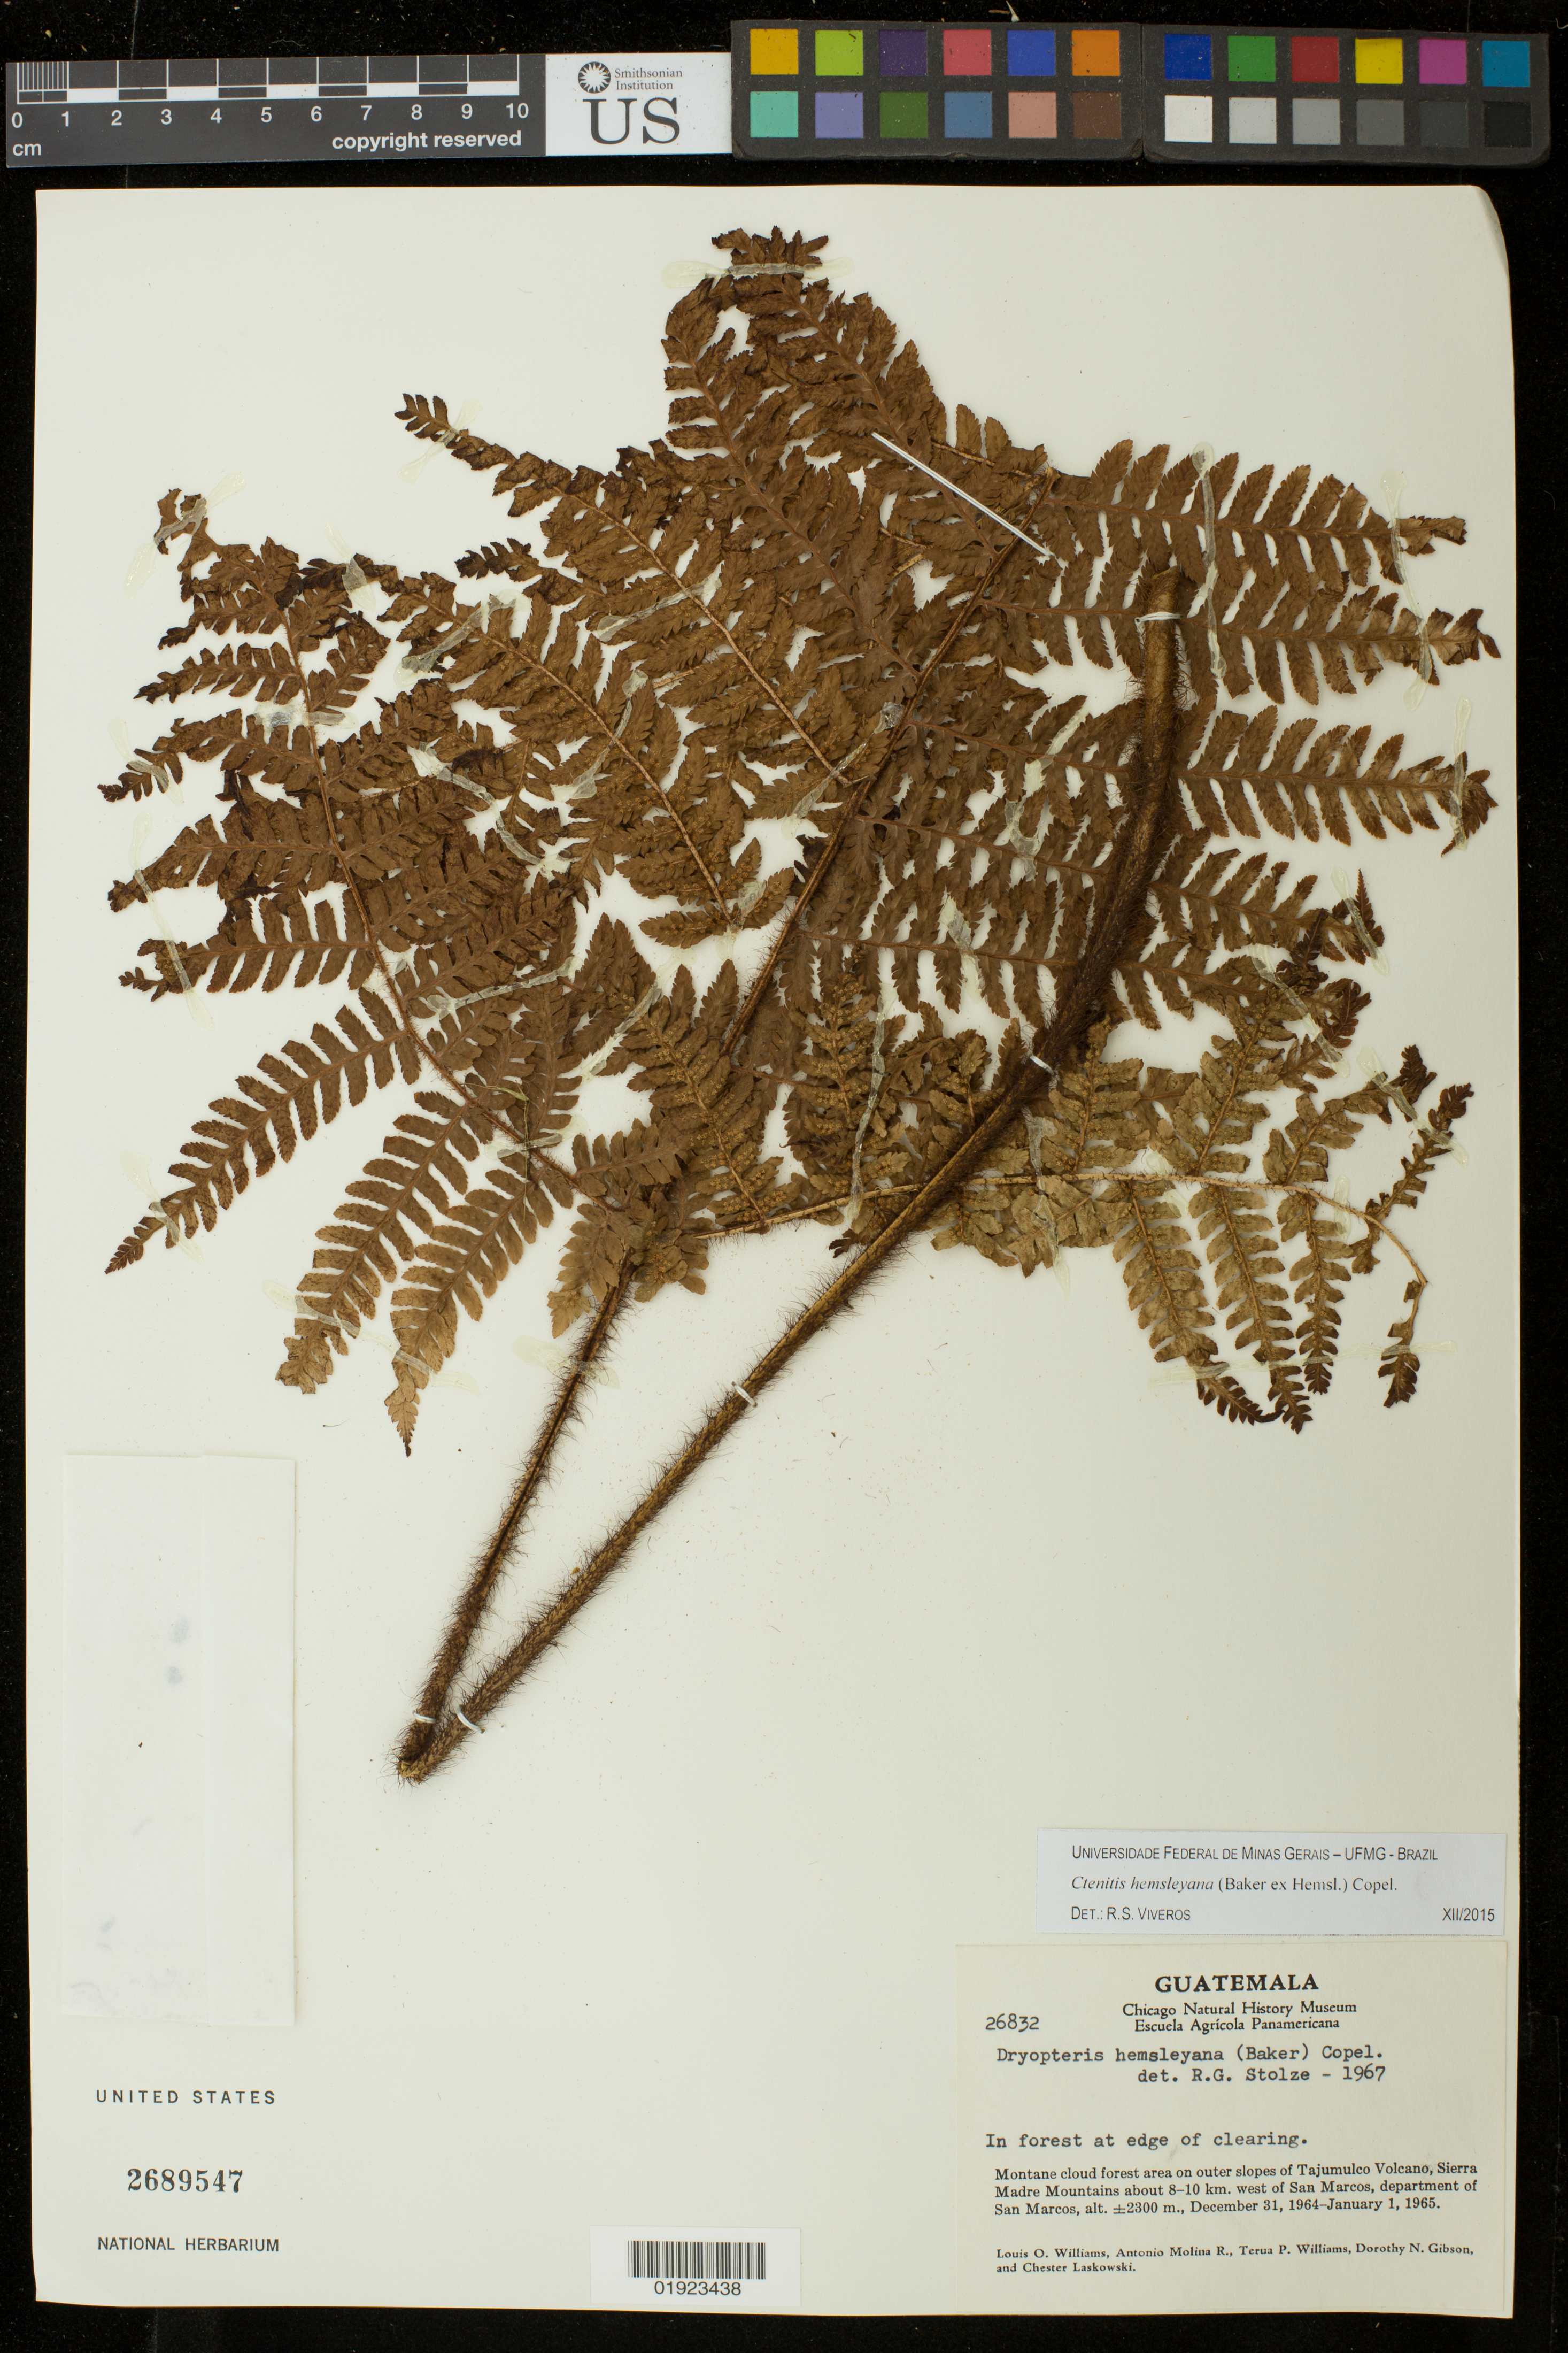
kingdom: Plantae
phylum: Tracheophyta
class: Polypodiopsida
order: Polypodiales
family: Dryopteridaceae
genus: Ctenitis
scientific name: Ctenitis hemsleyana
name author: (Baker ex Hemsl.) Copel.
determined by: Viveros, R. S.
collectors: L. O. Williams, A. Molina R., T. P. Williams, D. N. Gibson & C. Laskowski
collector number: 26832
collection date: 1964-12-31/1965-01-01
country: Guatemala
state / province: San Marcos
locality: Outer slopes of Tajumulco Volcano, Sierra Madre Mountains about 8-10 km west of San Marcos.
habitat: Montane cloud forest at edge of clearing.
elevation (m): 2300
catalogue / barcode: US 2689547